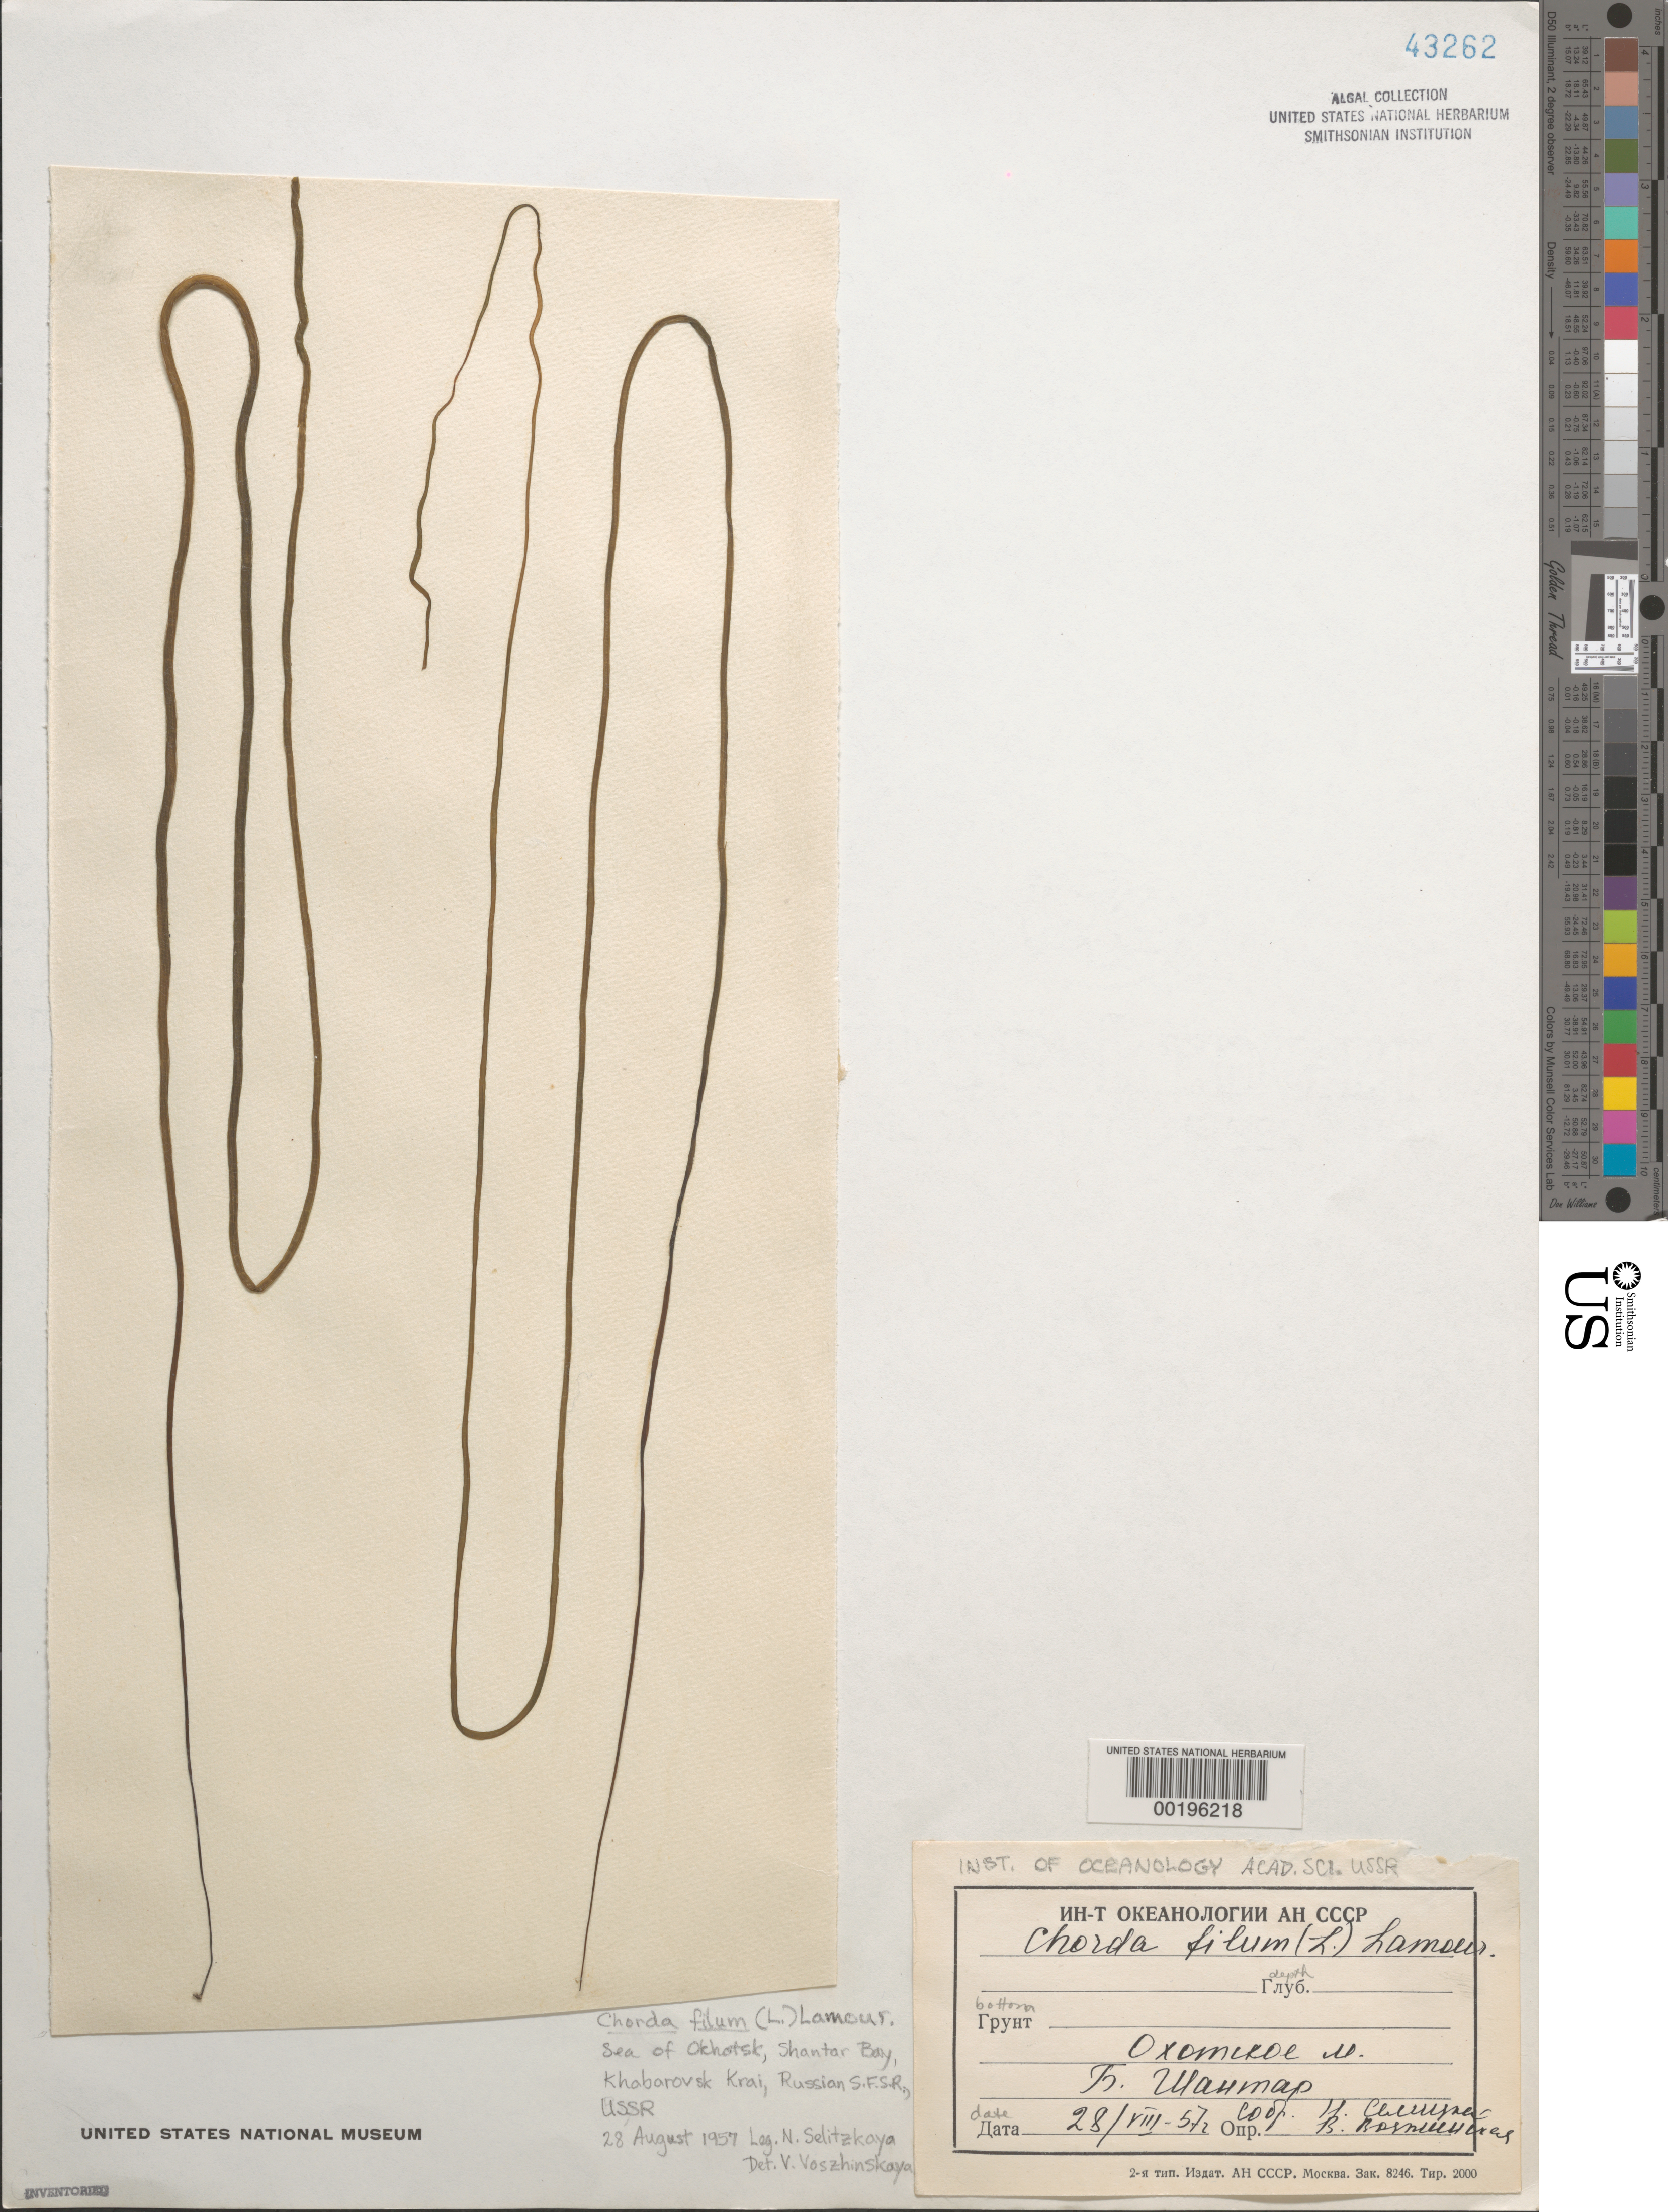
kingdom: Chromista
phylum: Ochrophyta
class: Phaeophyceae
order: Laminariales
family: Chordaceae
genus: Chorda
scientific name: Chorda filum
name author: (L.) Stackh.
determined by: Vozzhinskaya, V.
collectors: N. Selitzkaya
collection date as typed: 28 Aug 1957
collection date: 1957-08-28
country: Russian Federation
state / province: Khabarovsk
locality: Sea of Okhotsk, Shantar Bay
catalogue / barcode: US 43262